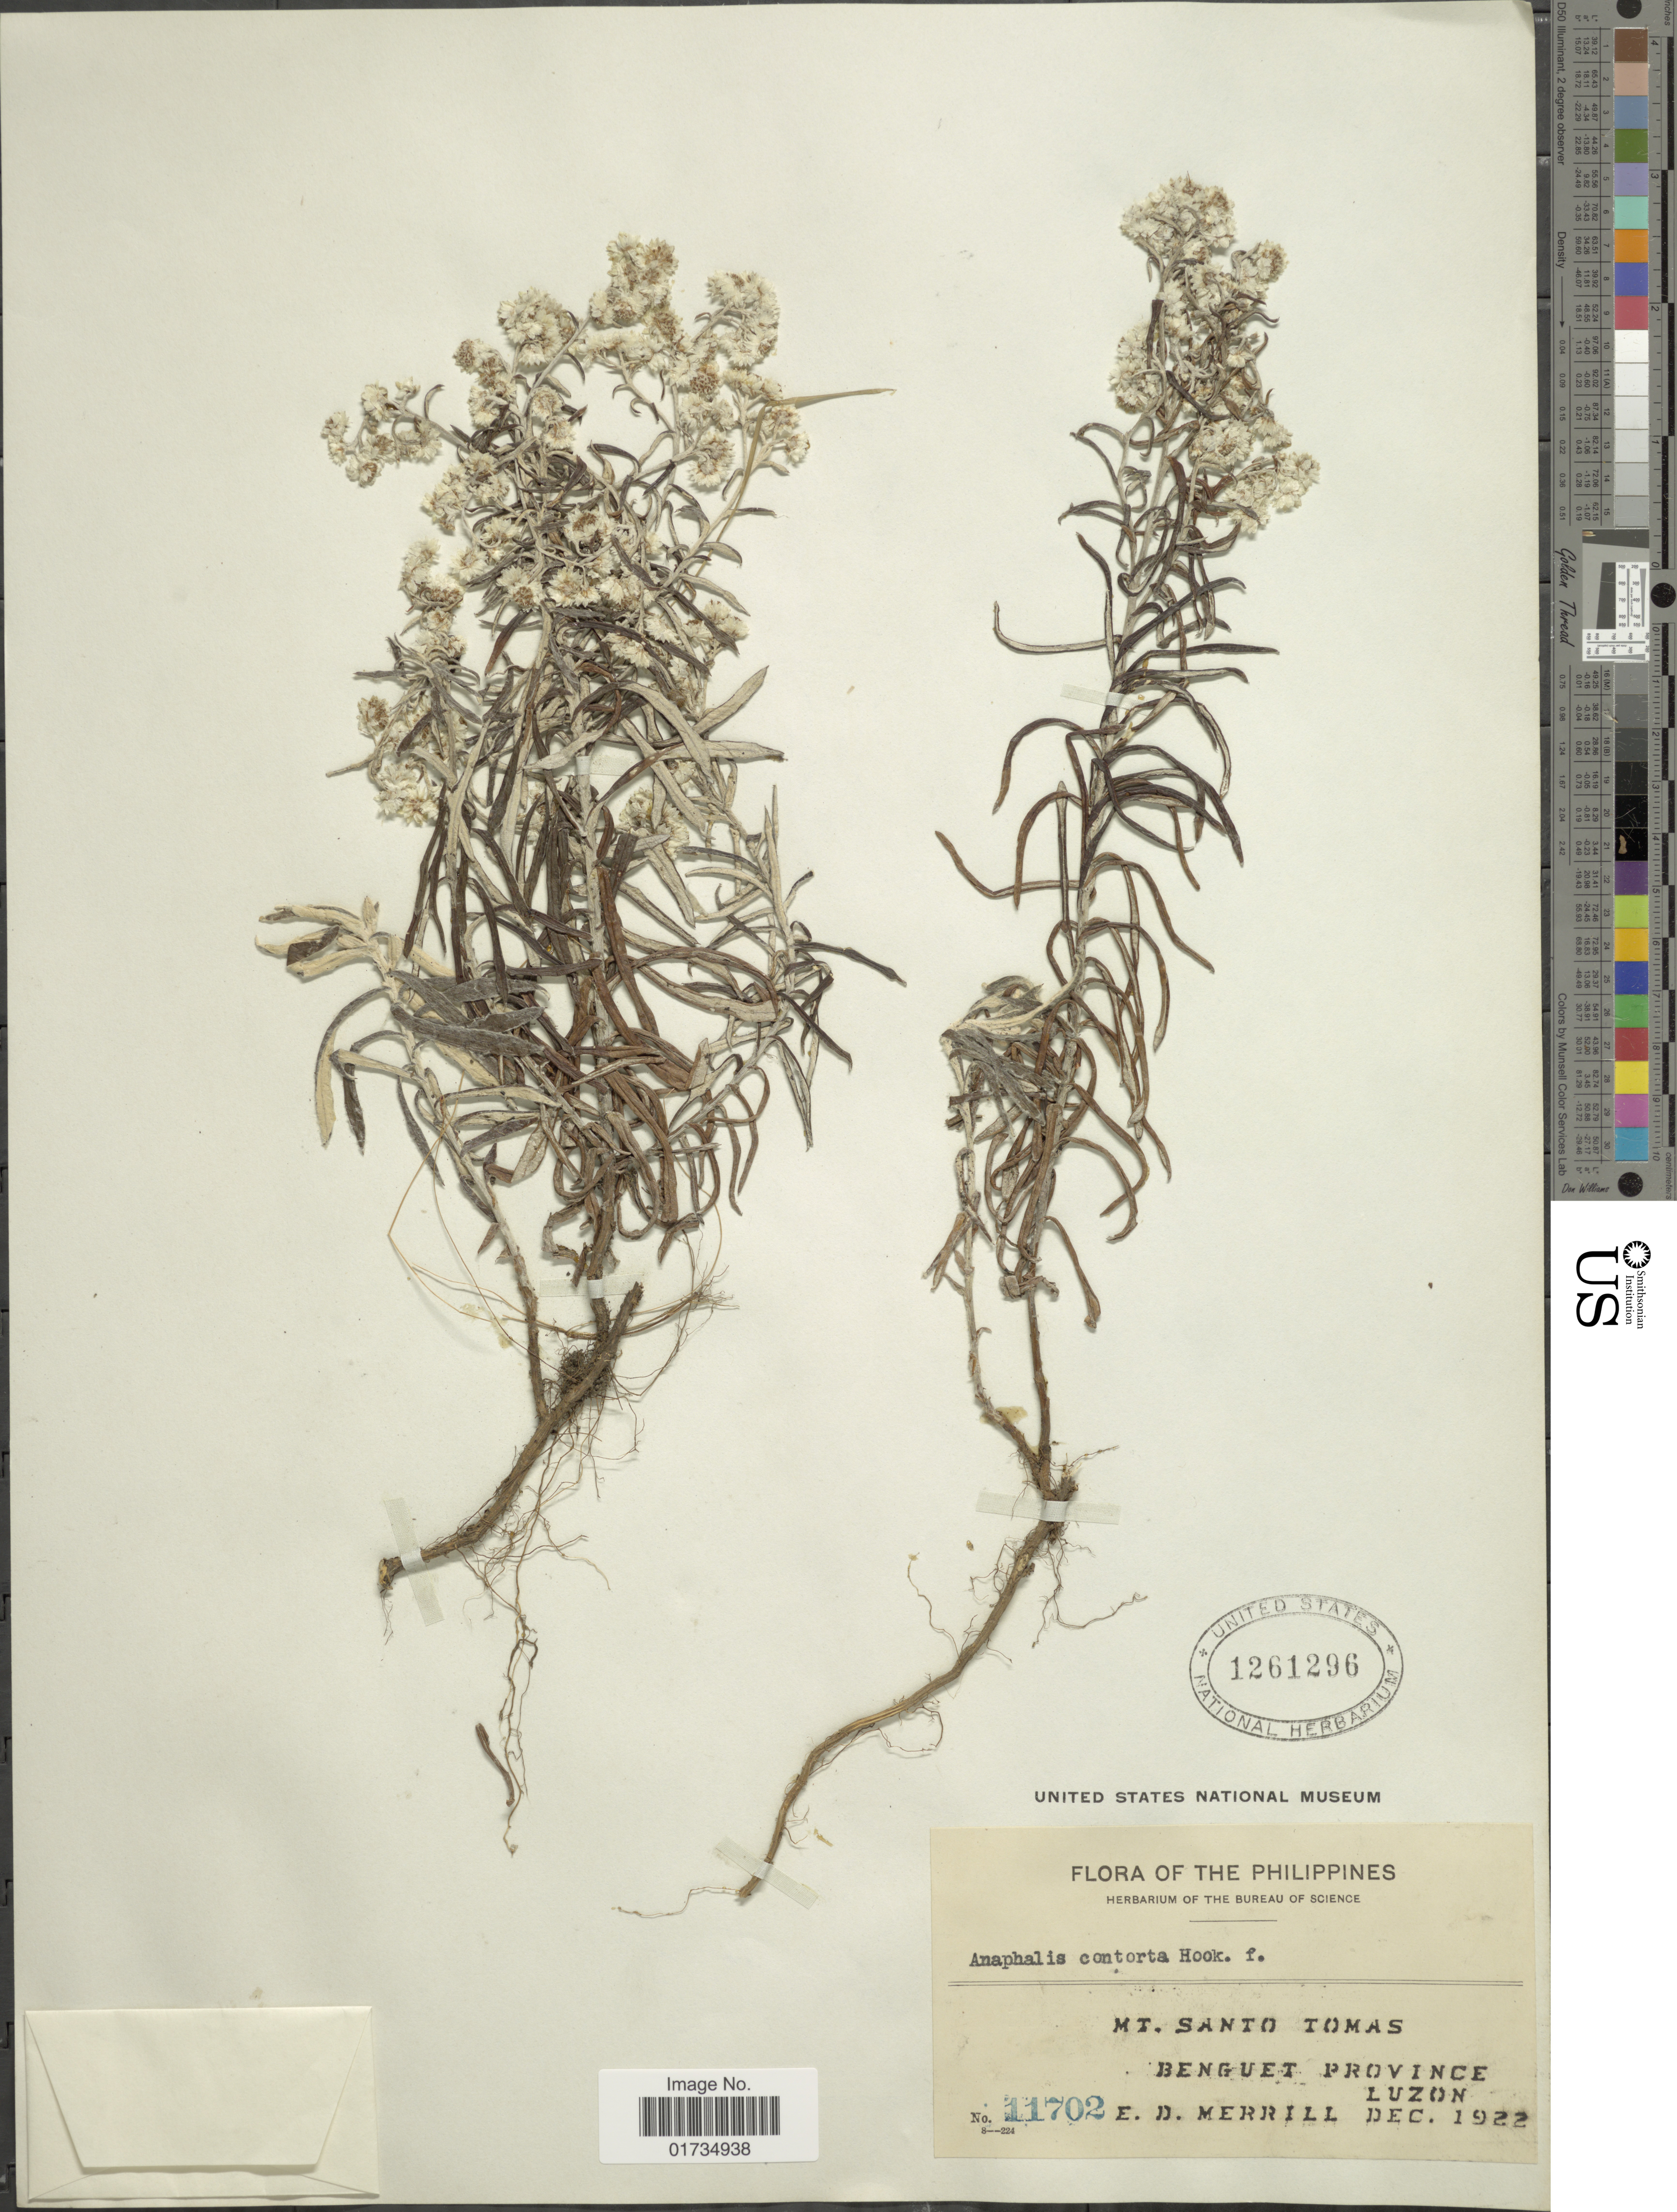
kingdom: Plantae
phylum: Tracheophyta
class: Magnoliopsida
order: Asterales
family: Asteraceae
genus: Anaphalis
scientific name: Anaphalis contorta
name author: (D. Don) Hook. f.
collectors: E. D. Merrill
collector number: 11702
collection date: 1922-12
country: Philippines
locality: The Philippines. Mt. Santo Tomas. Benguet Province Luzon.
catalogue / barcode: US 1261296